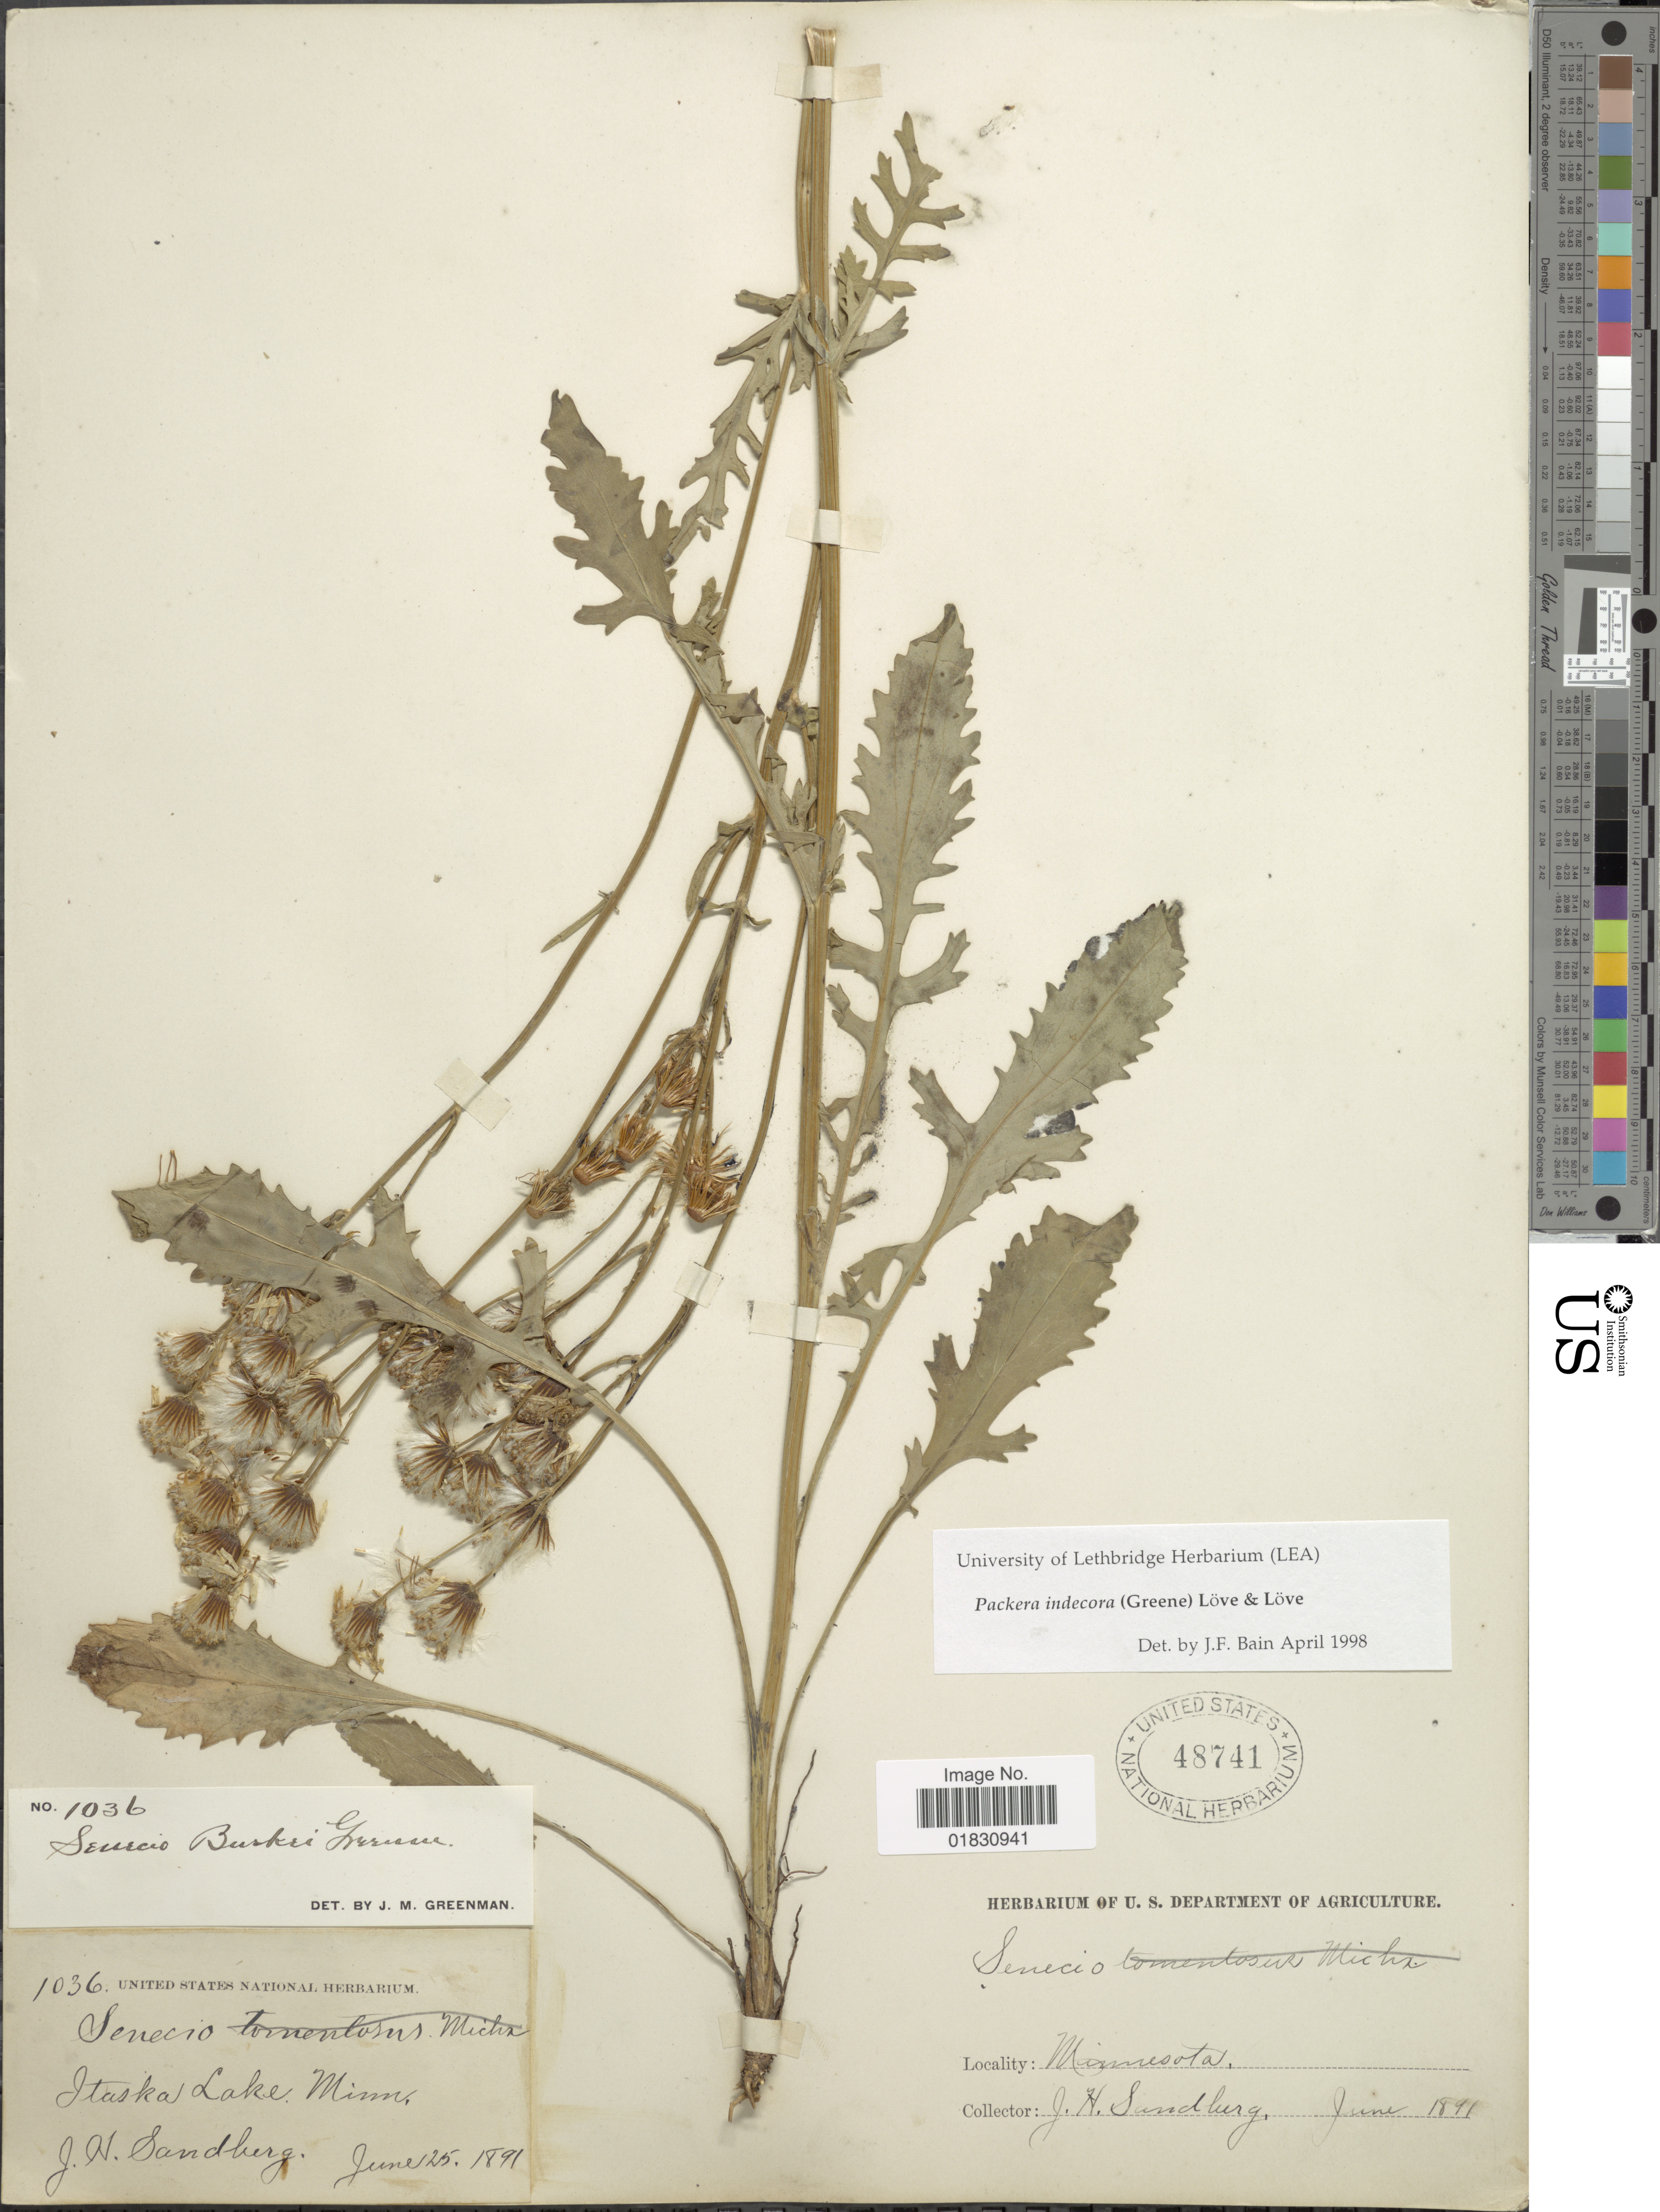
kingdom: Plantae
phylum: Tracheophyta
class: Magnoliopsida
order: Asterales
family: Asteraceae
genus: Packera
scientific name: Packera indecora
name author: (Greene) Á. Löve & D. Löve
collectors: J. H. Sandberg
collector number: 1036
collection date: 1891-06-25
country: United States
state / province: Minnesota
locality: Itaska Lake, Minn.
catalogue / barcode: US 48741